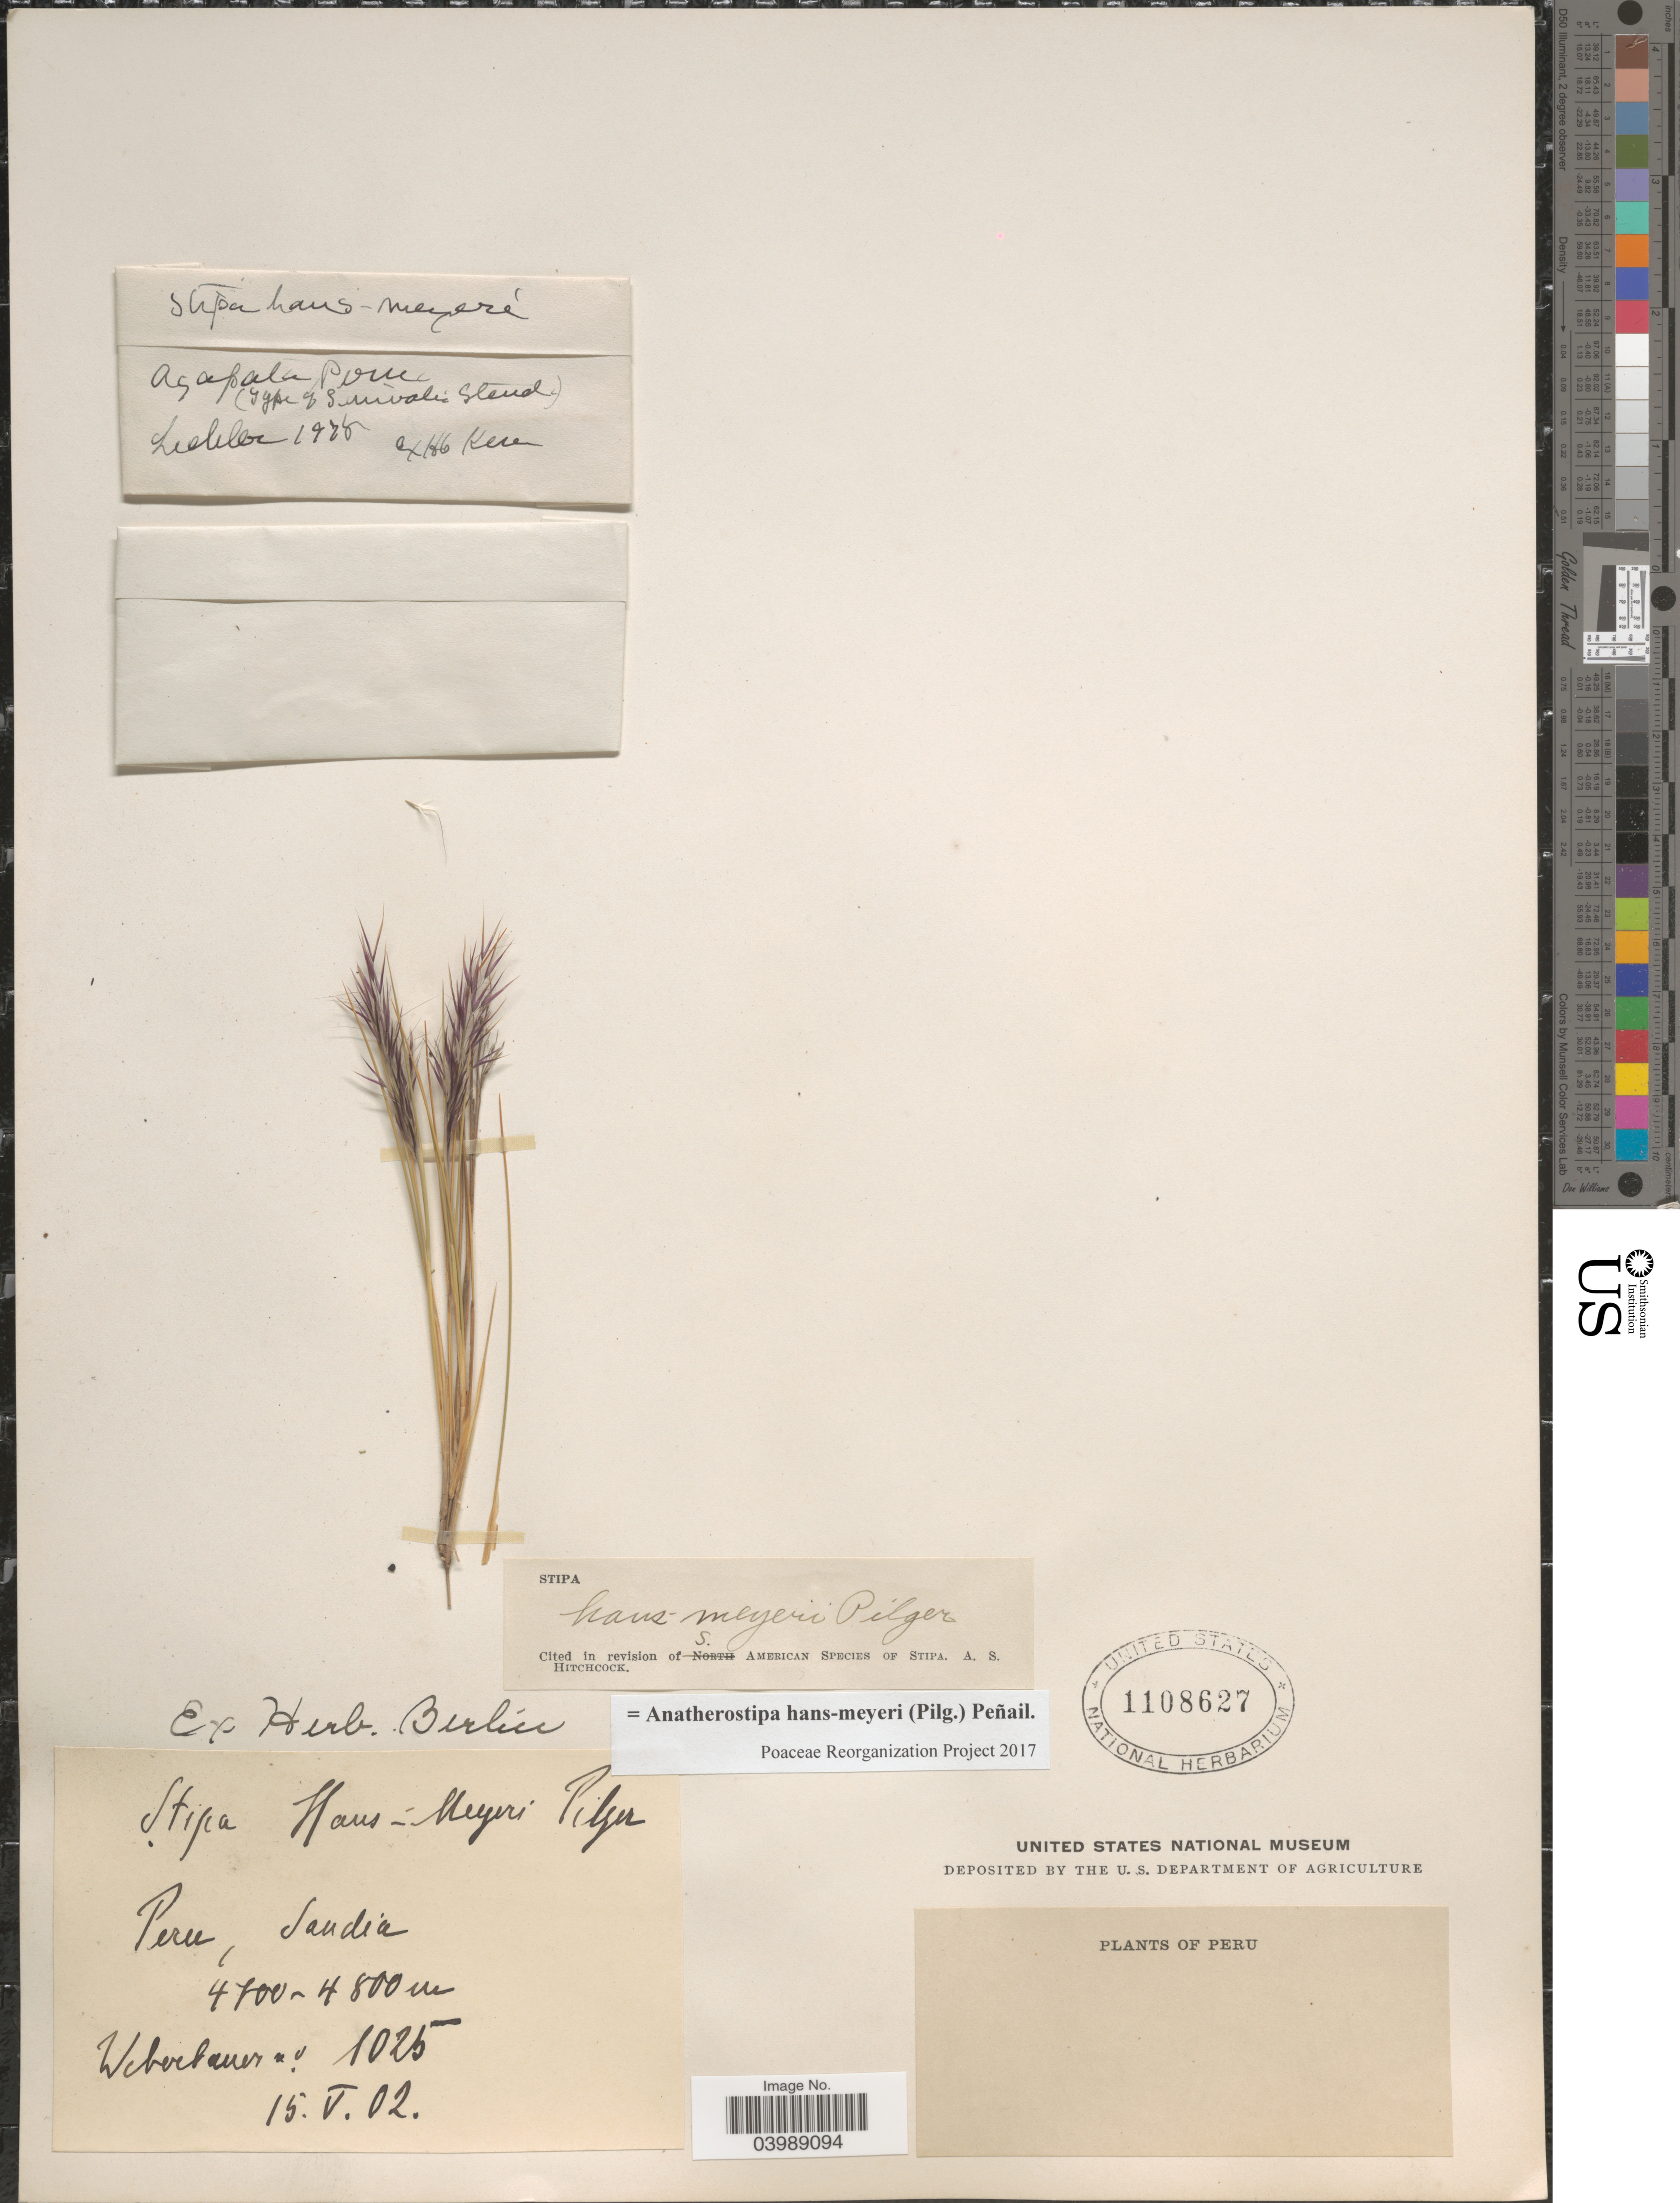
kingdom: Plantae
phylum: Tracheophyta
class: Liliopsida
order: Poales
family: Poaceae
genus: Anatherostipa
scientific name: Anatherostipa hans-meyeri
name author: (Pilg.) Peñailillo B.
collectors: Weberbauer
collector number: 1025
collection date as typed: Transcribed d/m/y: 15/5/2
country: Peru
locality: Sandia.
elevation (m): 4700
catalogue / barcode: US 1108627